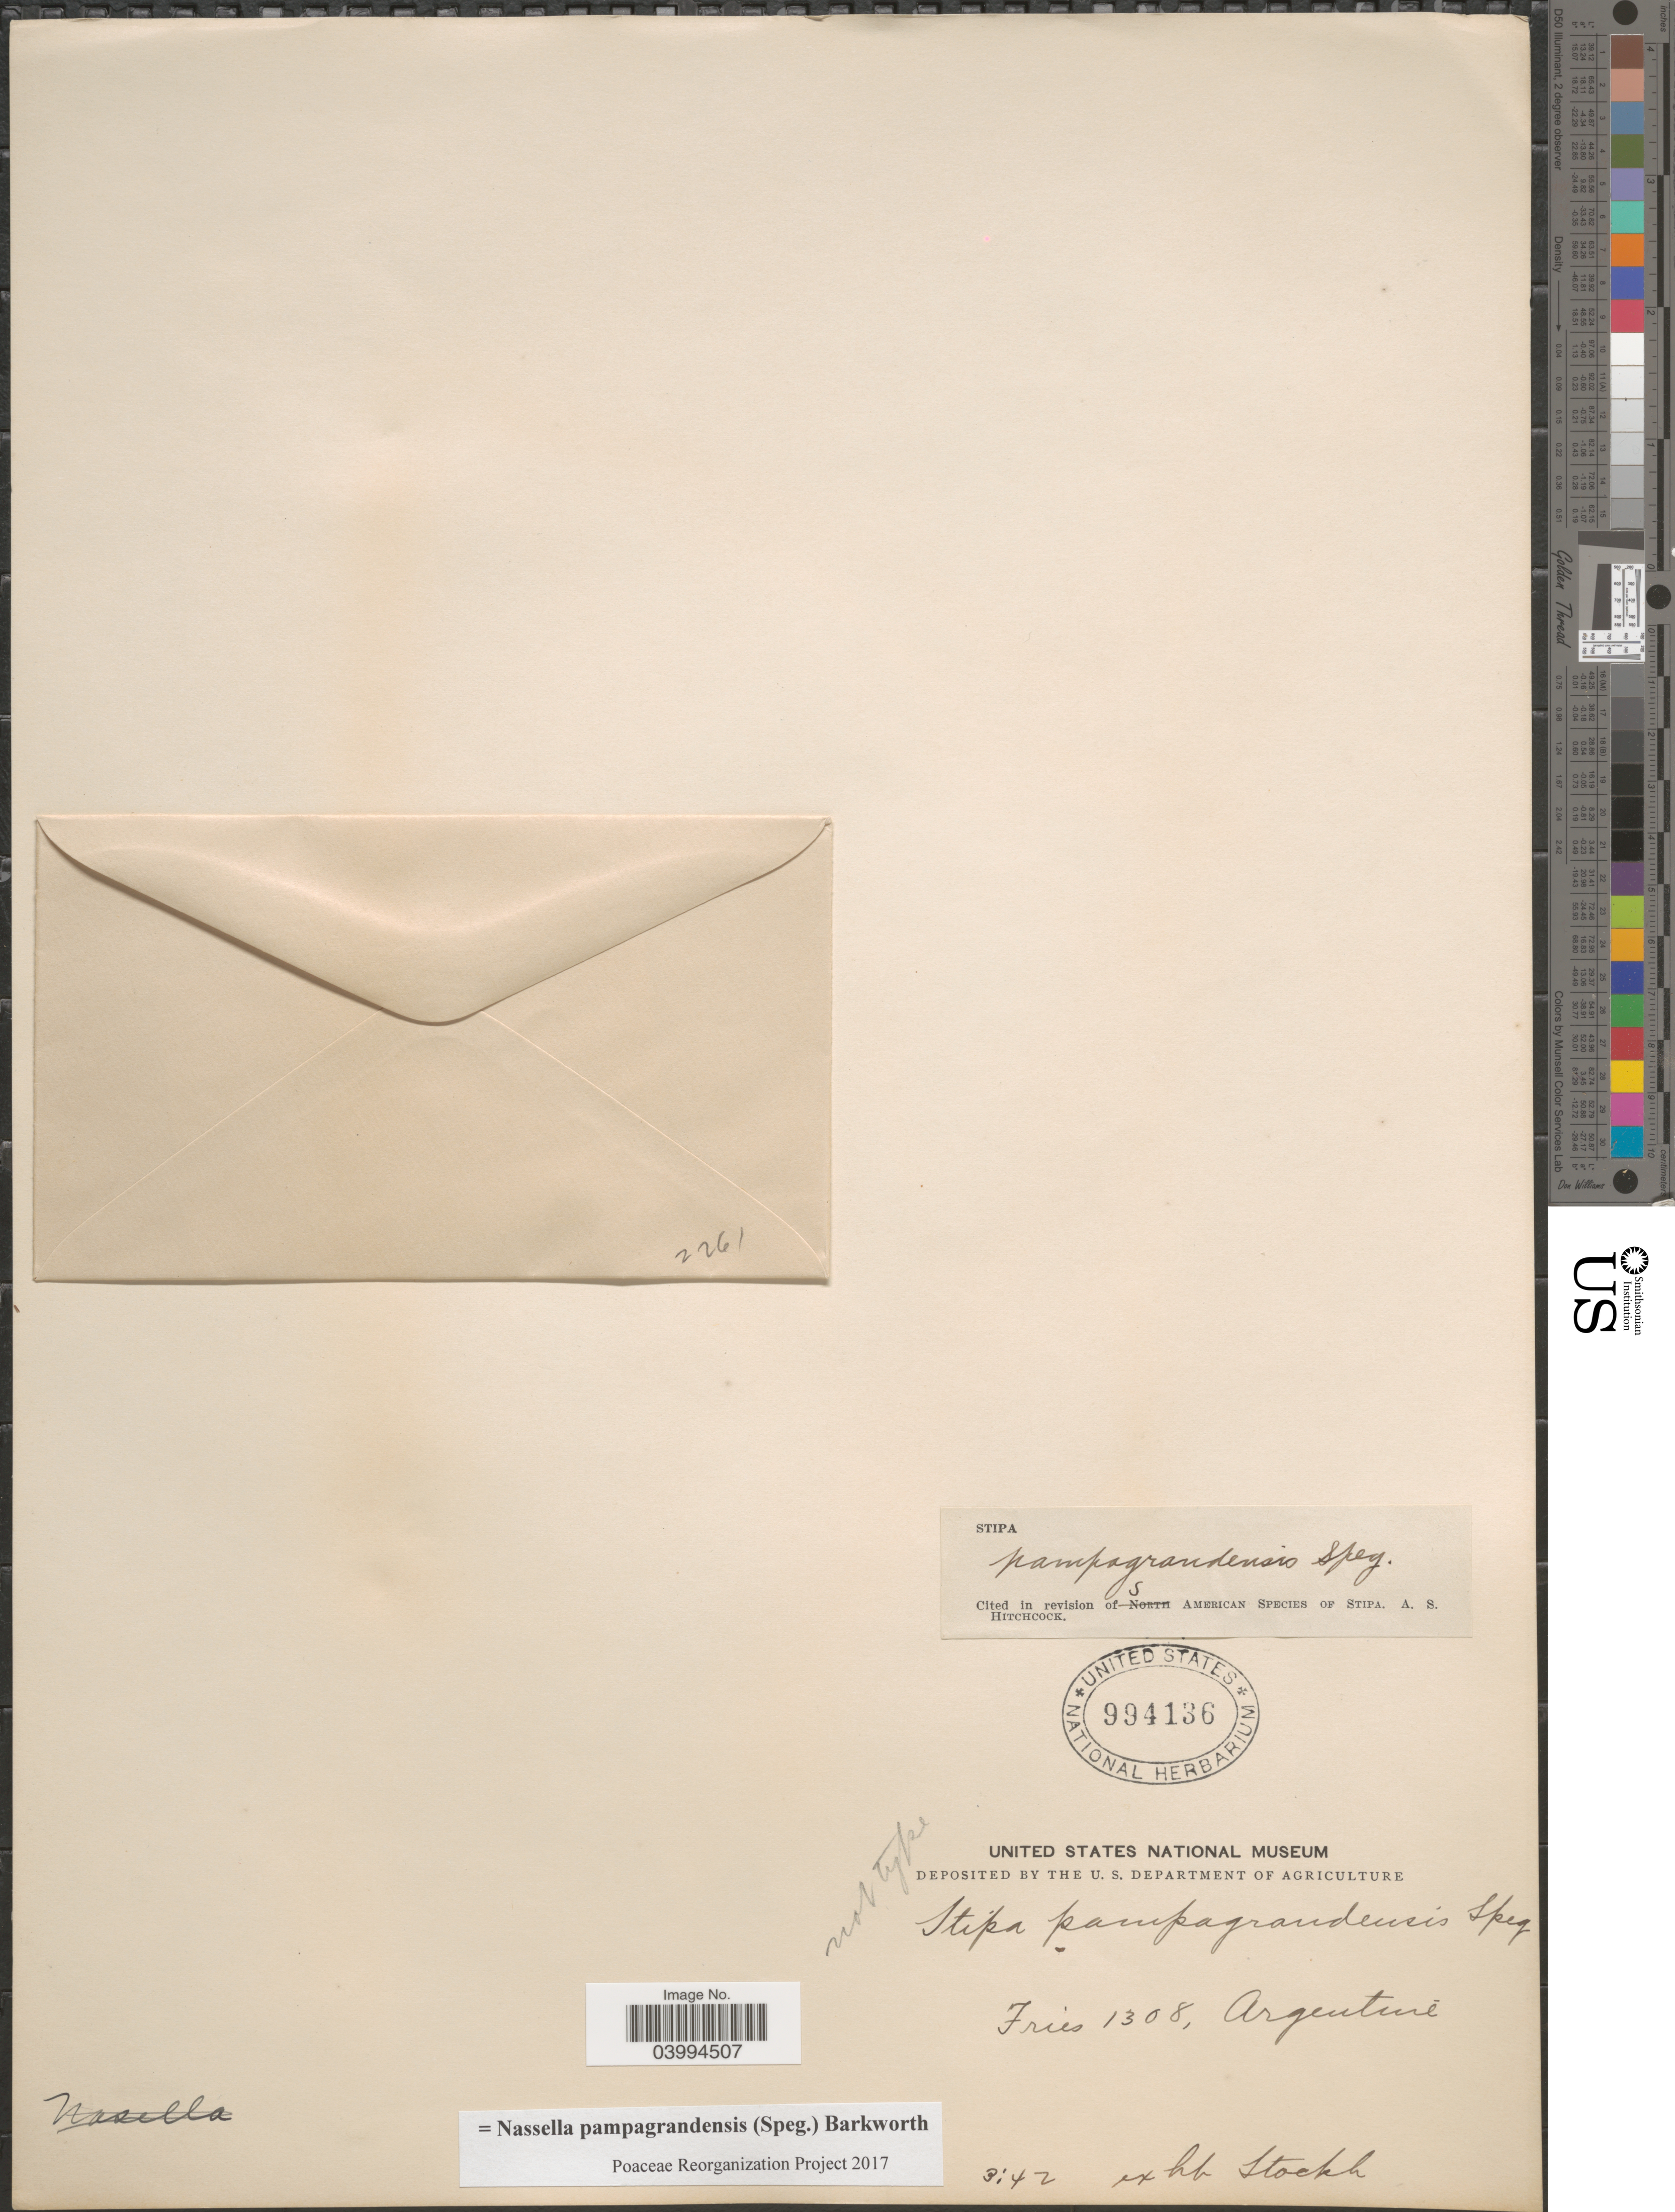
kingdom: Plantae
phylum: Tracheophyta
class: Liliopsida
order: Poales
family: Poaceae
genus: Nassella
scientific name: Nassella pampagrandensis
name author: (Speg.) Barkworth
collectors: -. Fries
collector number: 1308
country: Argentina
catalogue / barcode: US 994136